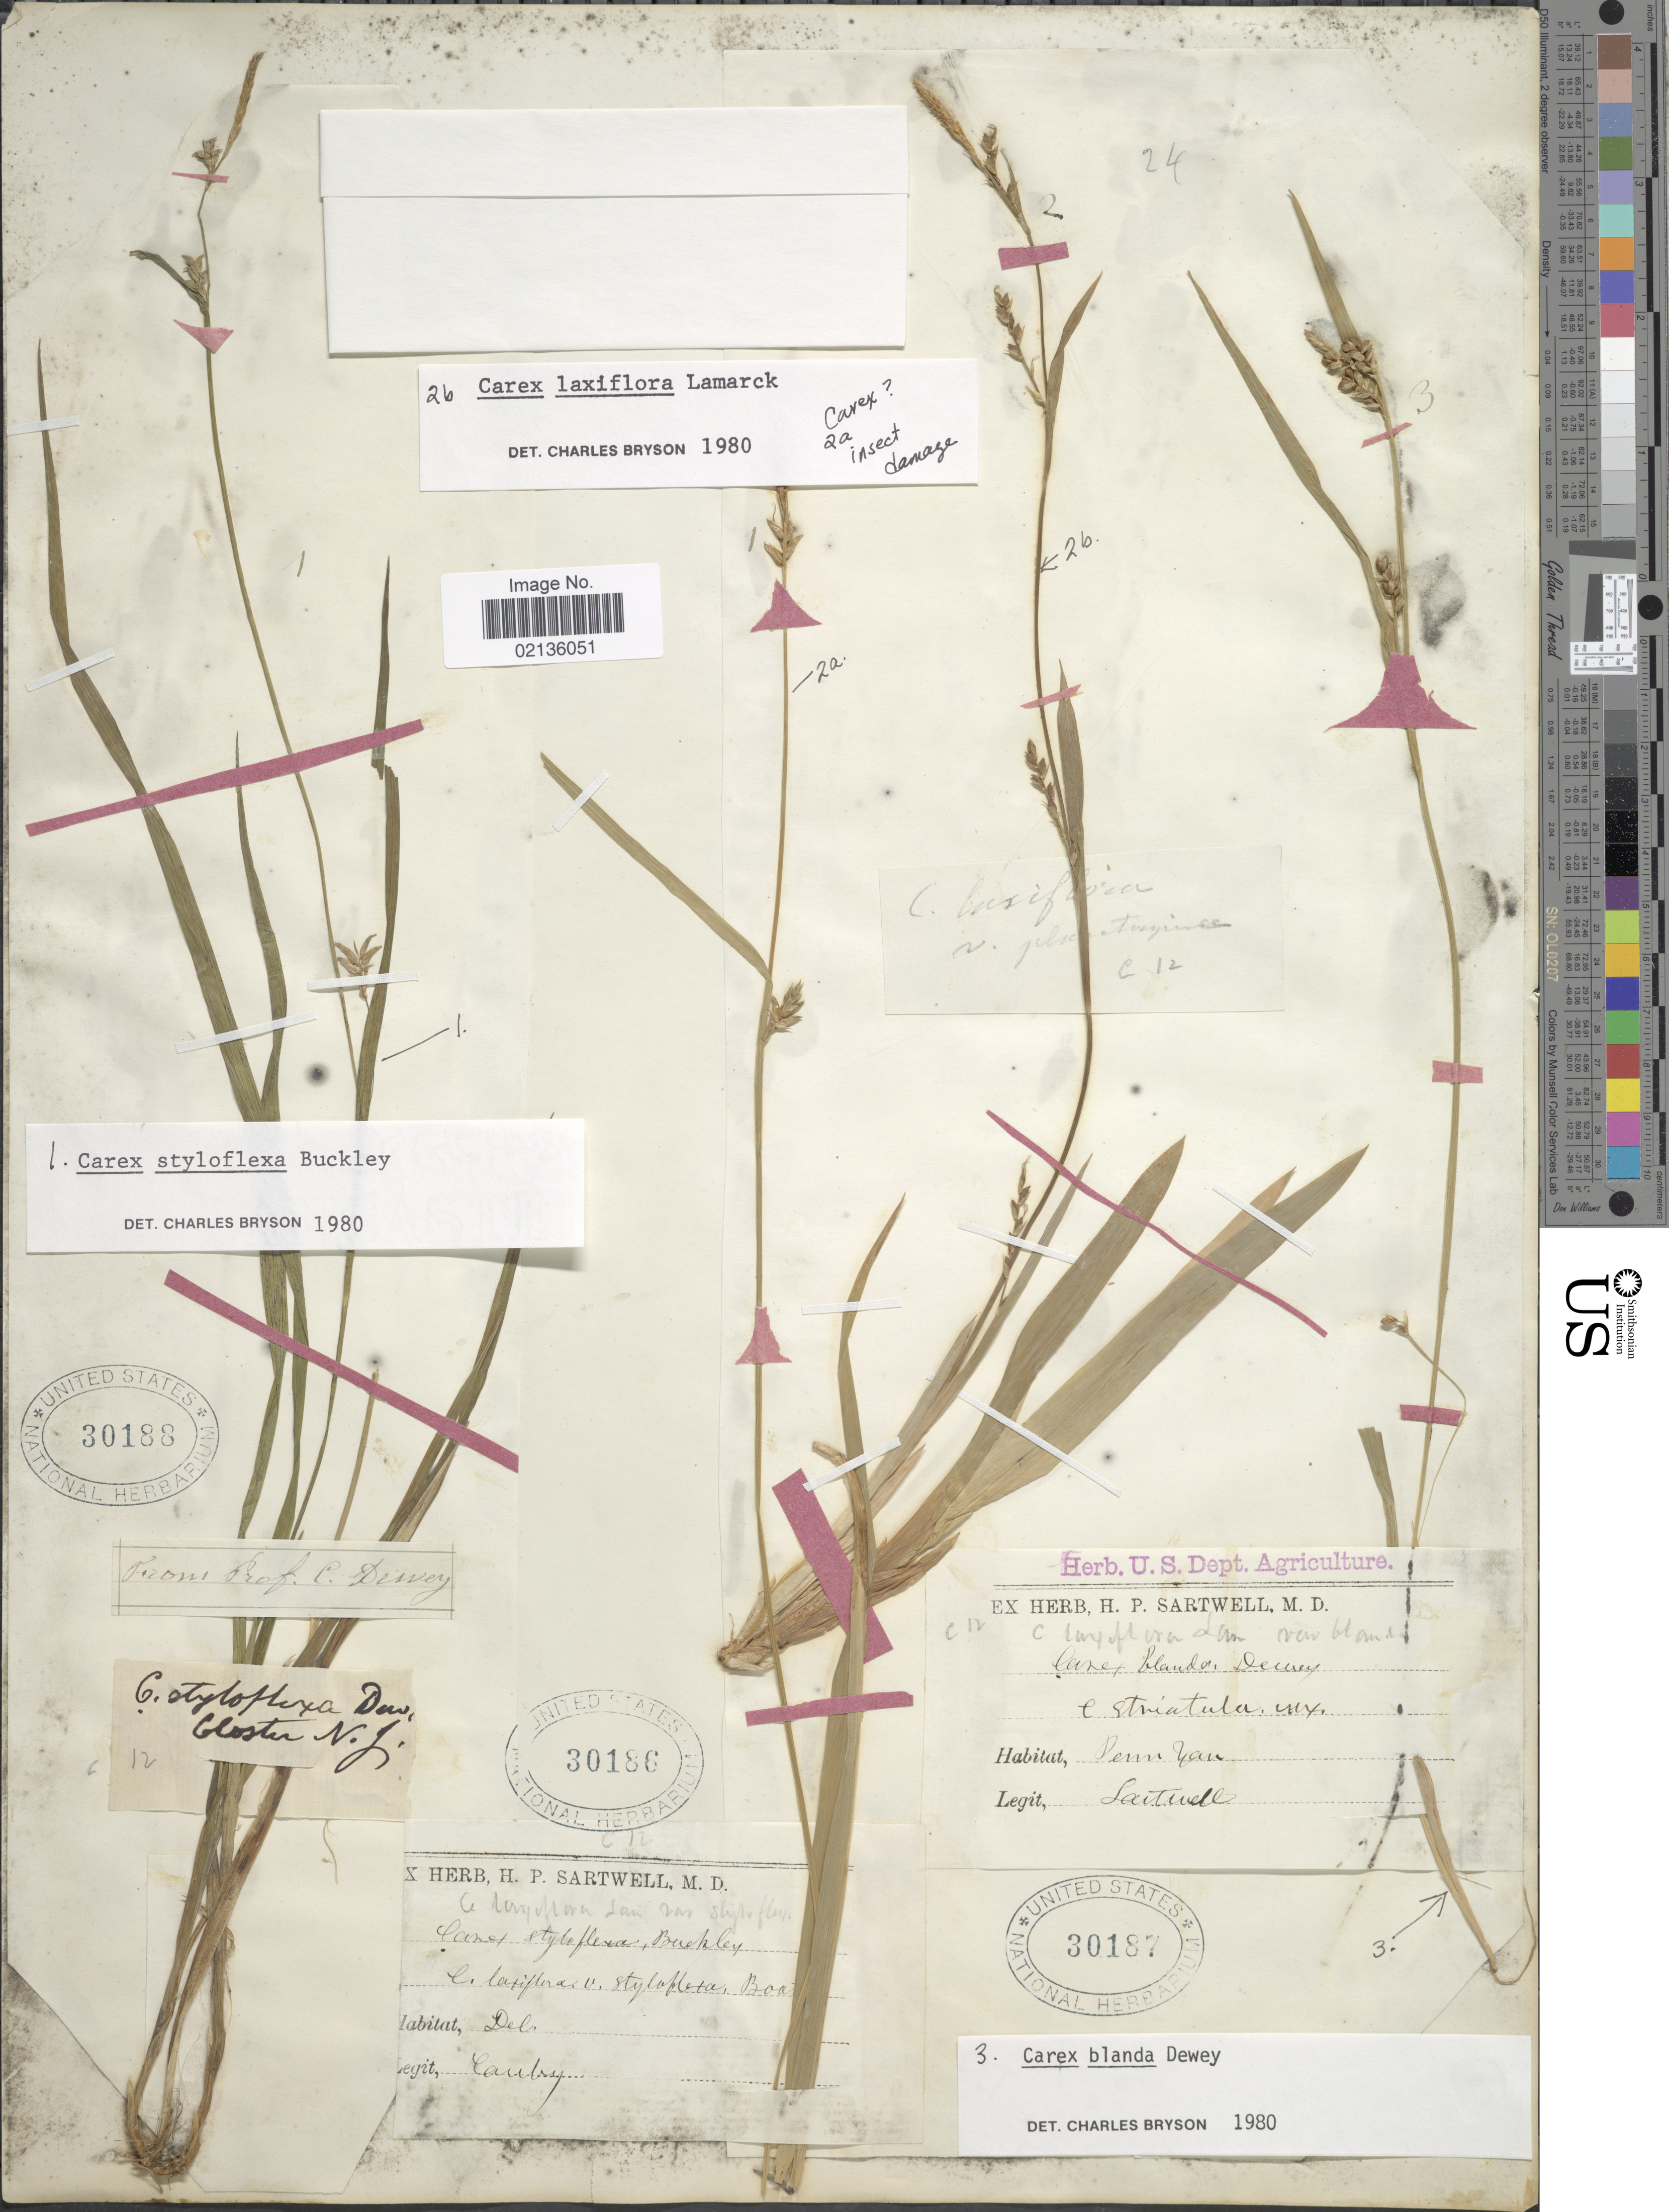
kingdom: Plantae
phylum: Tracheophyta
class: Liliopsida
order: Poales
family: Cyperaceae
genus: Carex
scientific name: Carex styloflexa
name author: Buckley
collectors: Canby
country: United States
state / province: Delaware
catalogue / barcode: US 30186-2